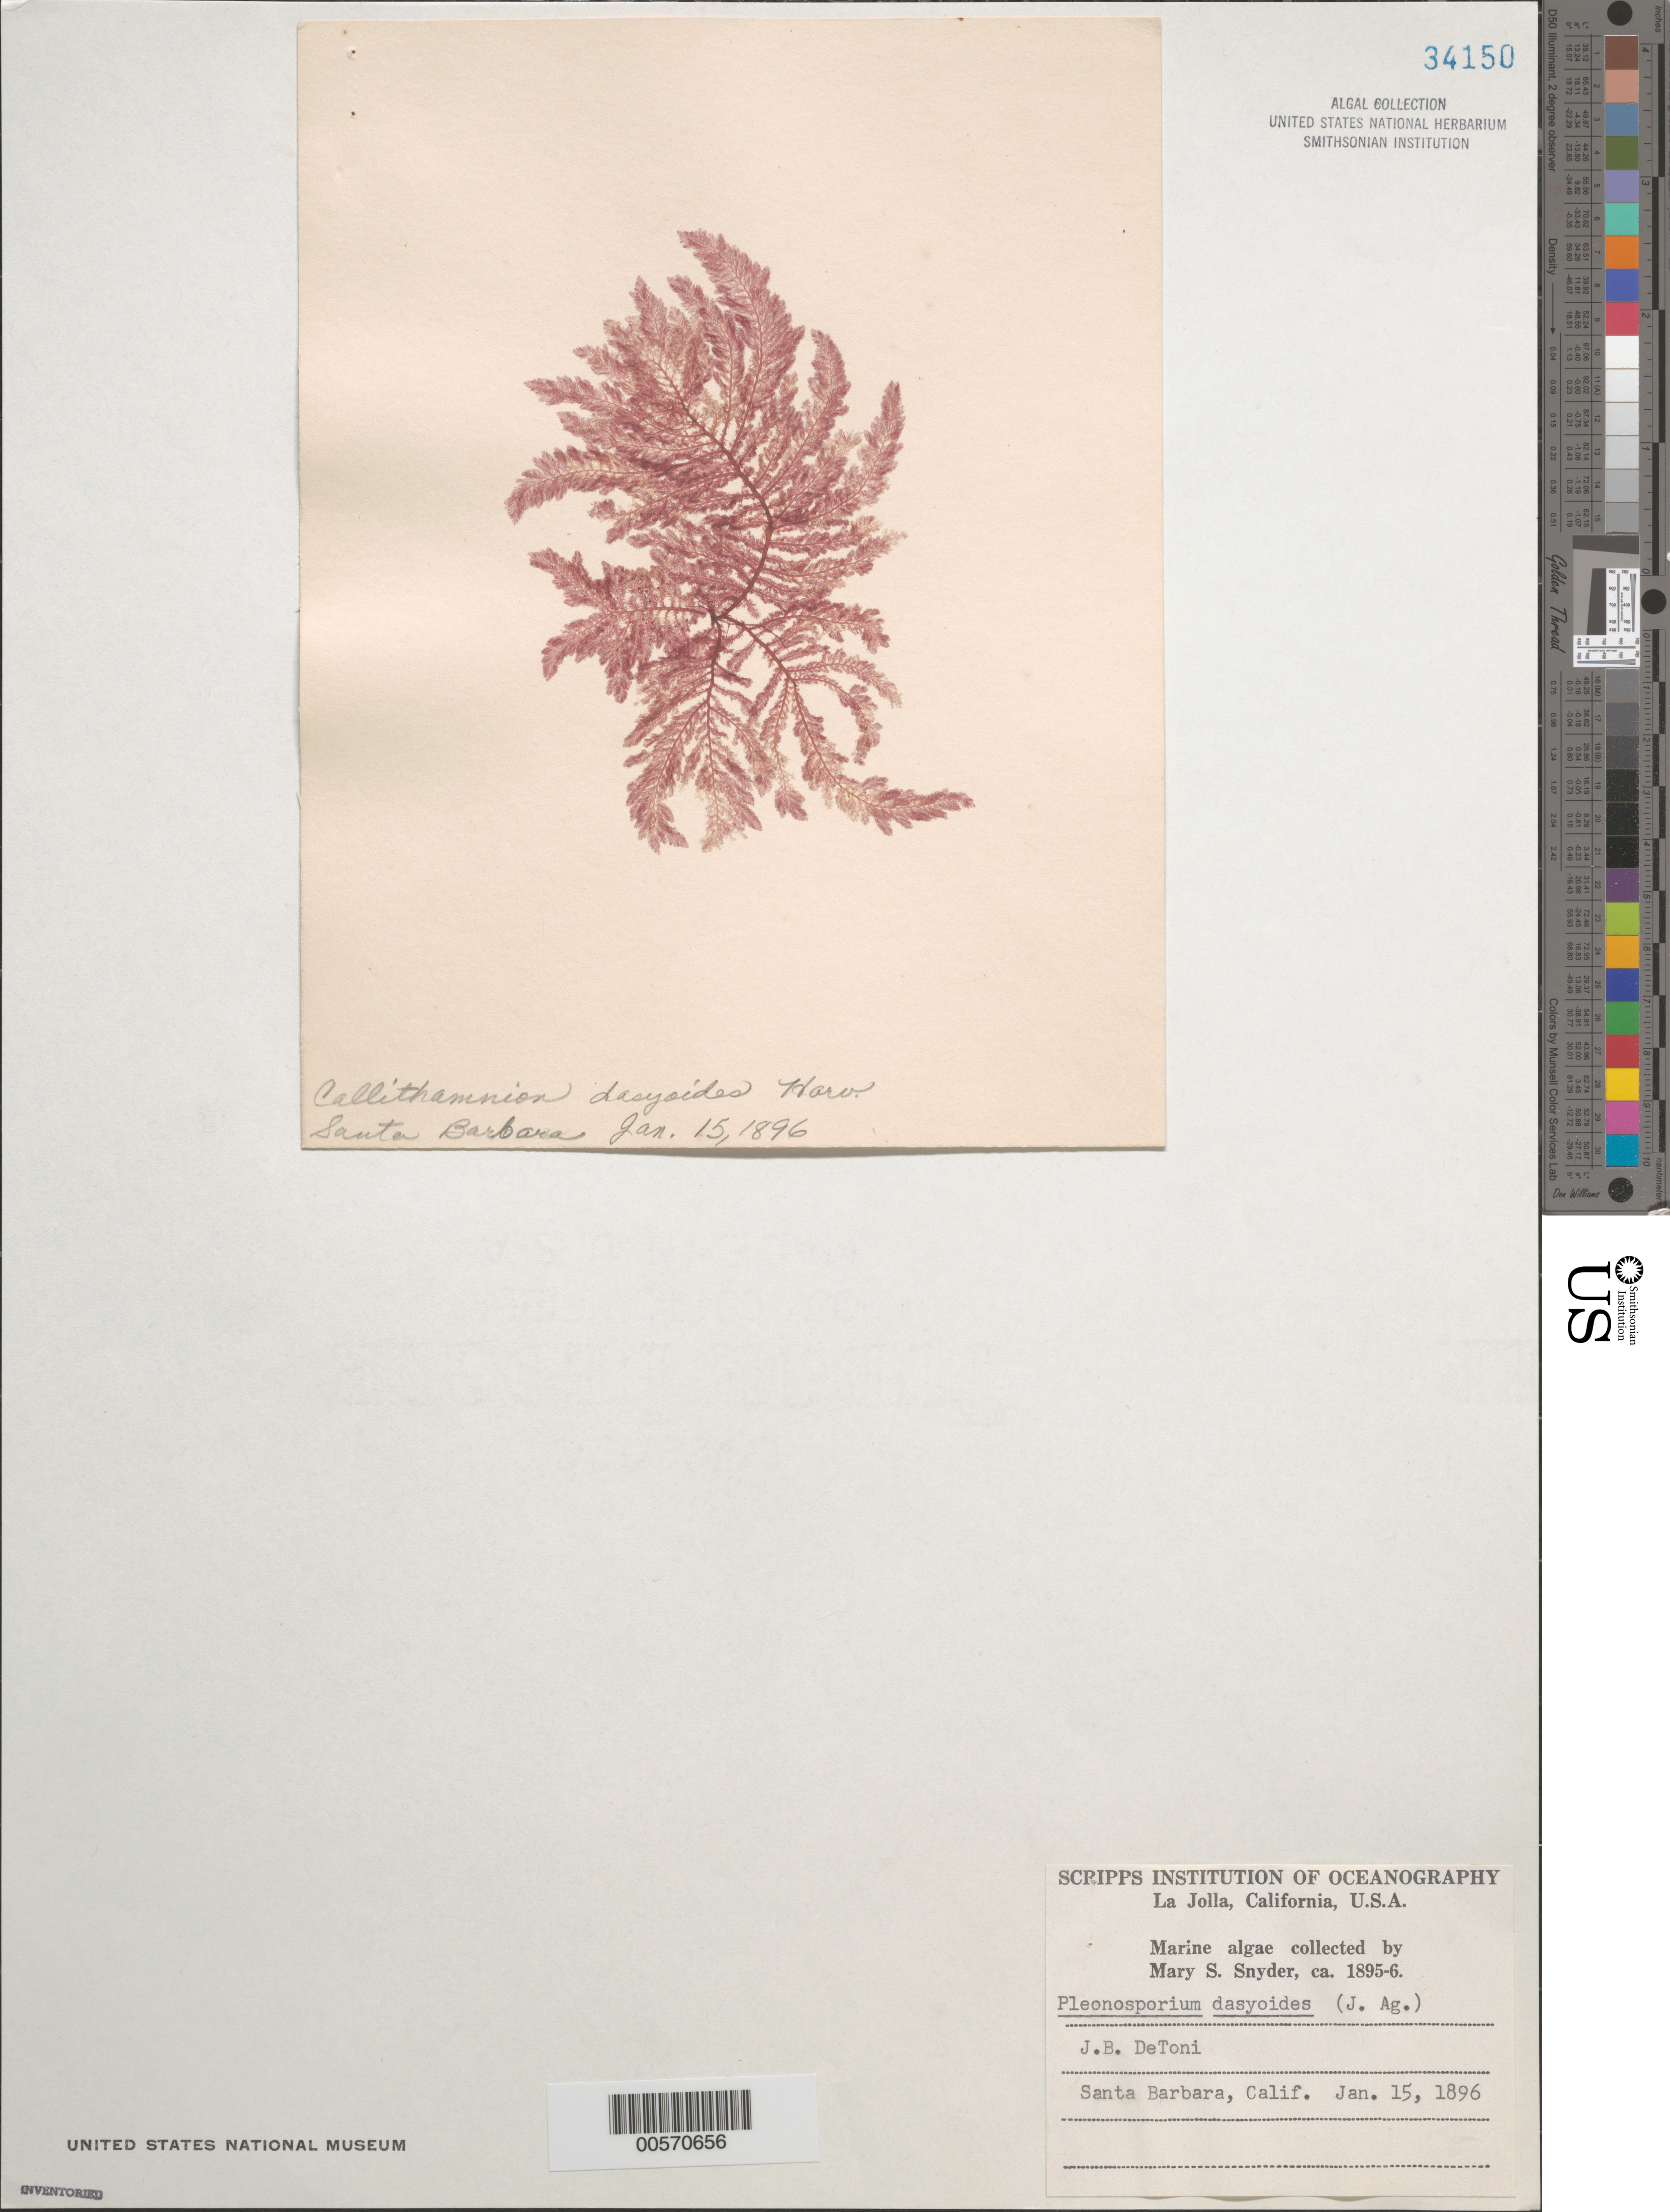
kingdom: Plantae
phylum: Rhodophyta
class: Florideophyceae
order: Ceramiales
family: Wrangeliaceae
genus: Pleonosporium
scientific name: Pleonosporium squarrulosum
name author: (Harv.) I.A. Abbott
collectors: M. Snyder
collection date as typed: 15 Jan 1896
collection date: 1896-01-15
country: United States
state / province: California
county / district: Santa Barbara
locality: Santa Barbara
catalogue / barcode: US 34150